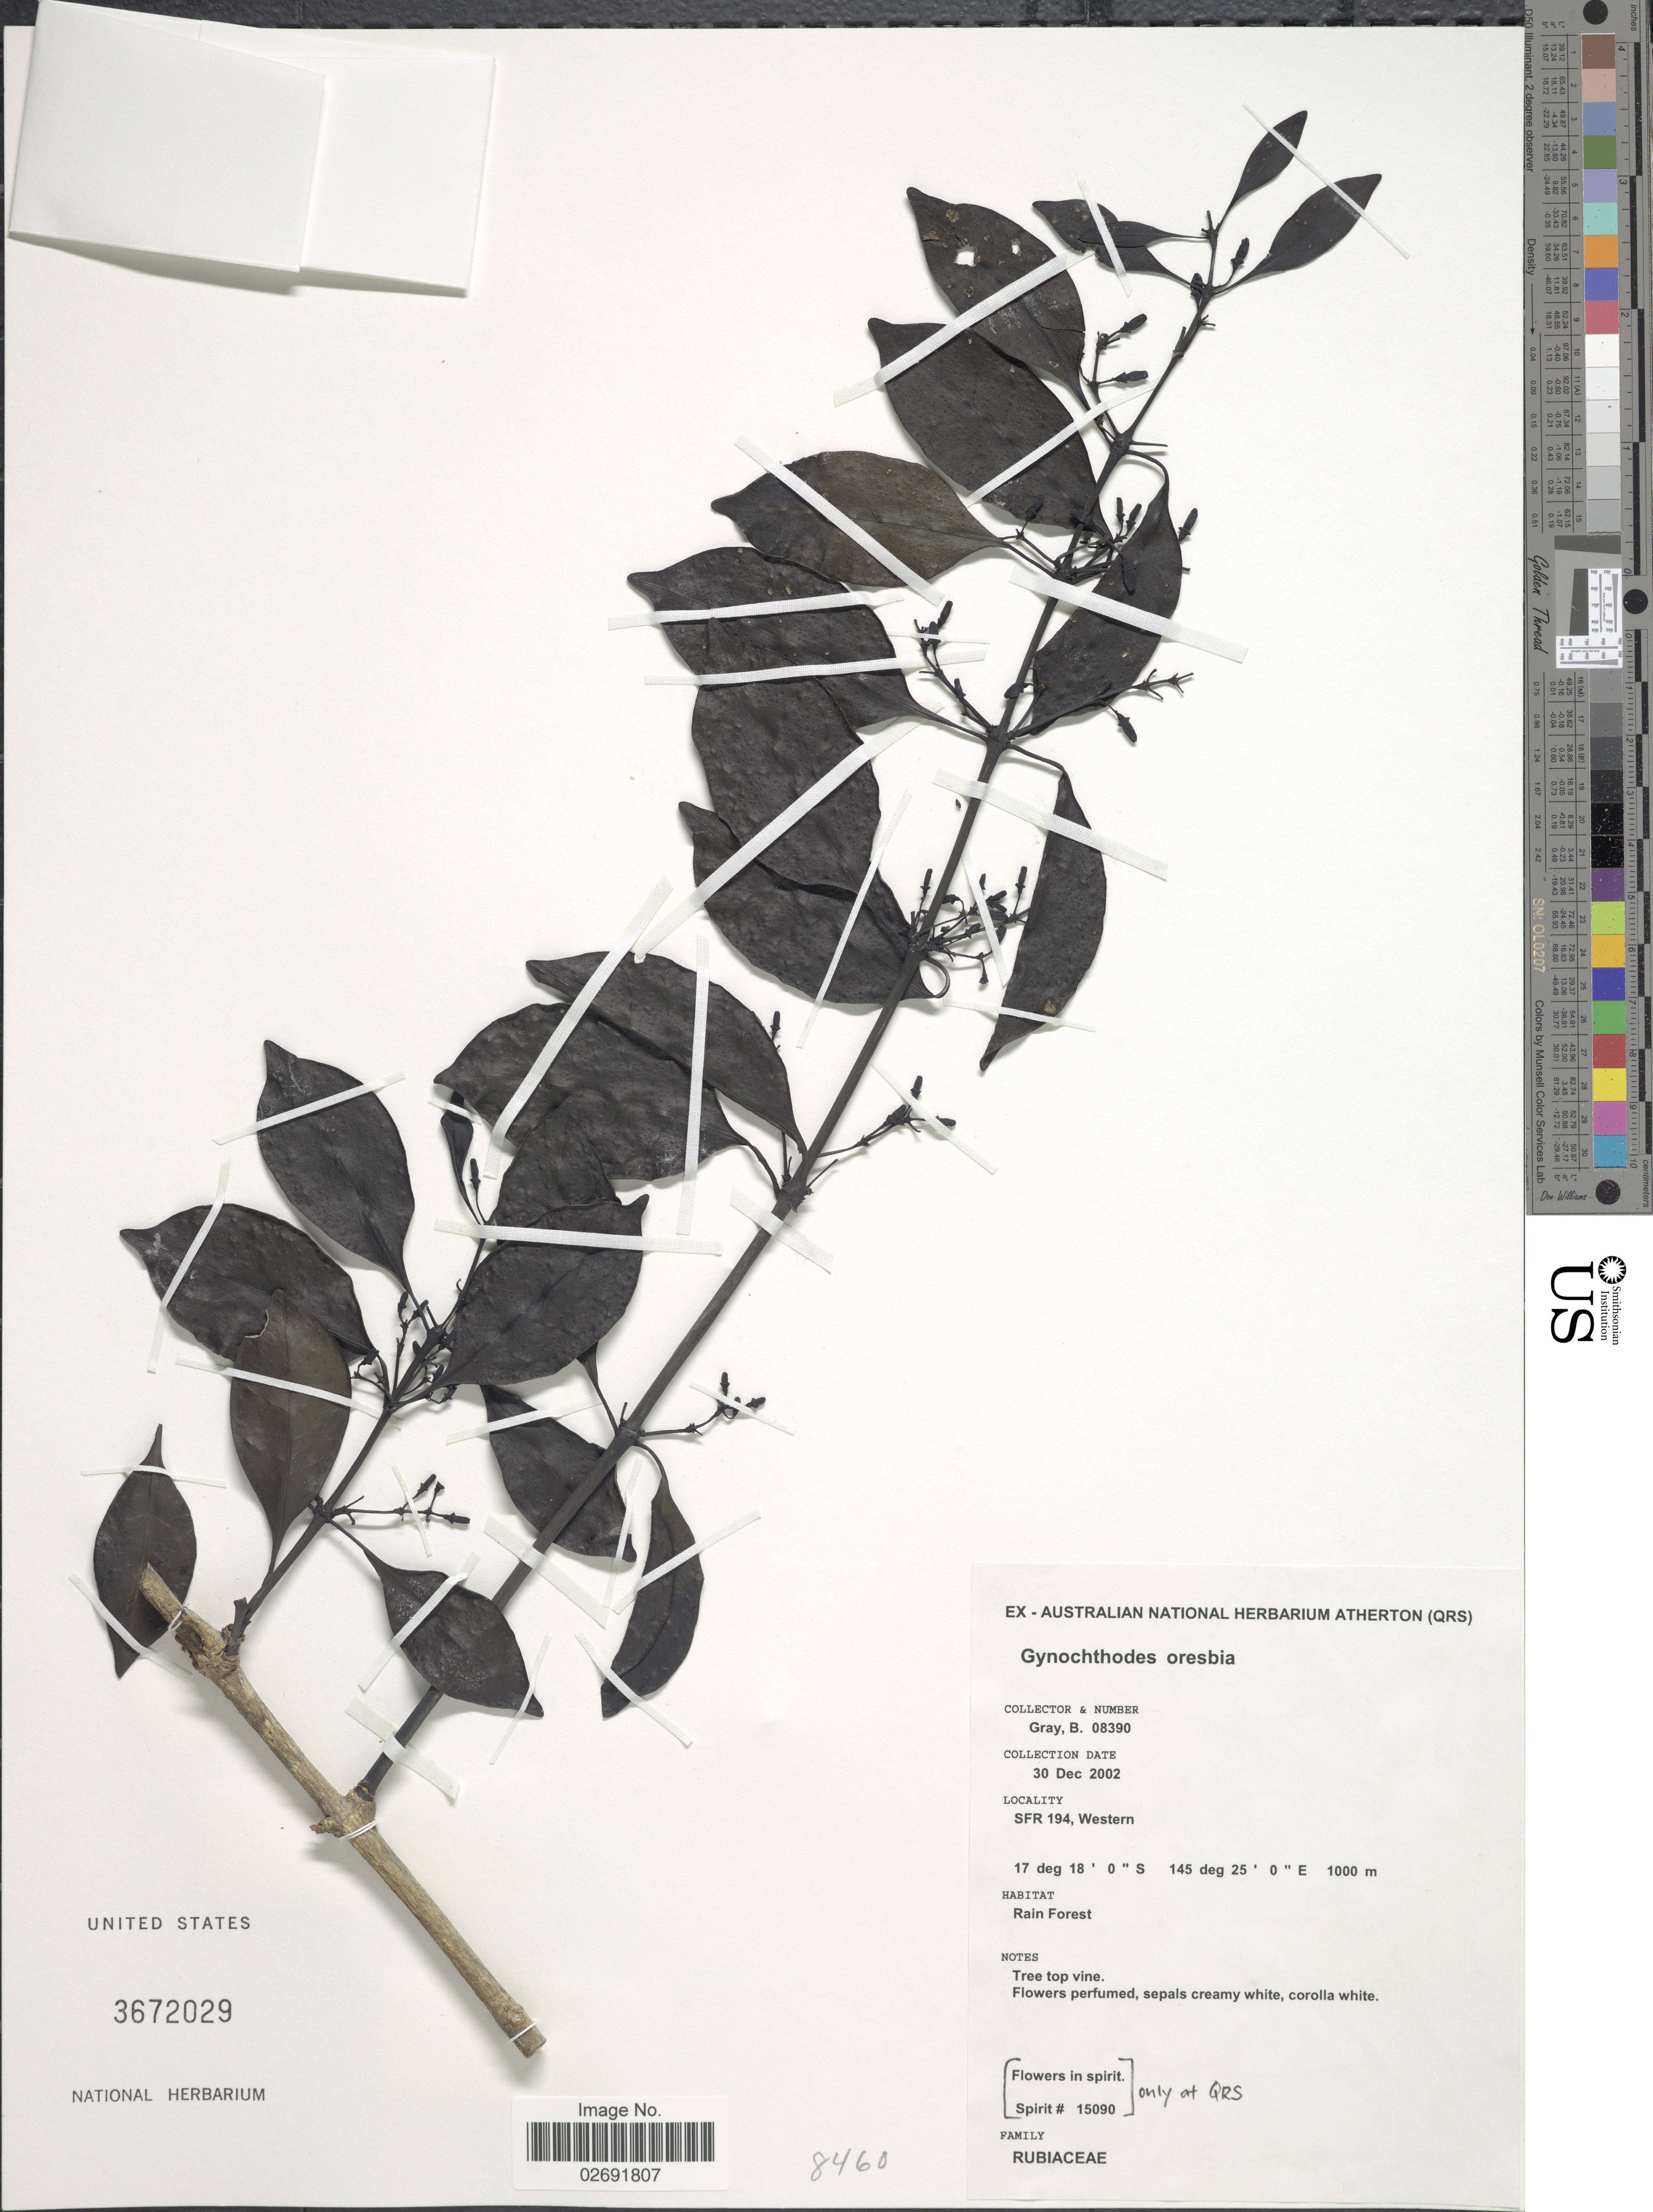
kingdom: Plantae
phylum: Tracheophyta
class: Magnoliopsida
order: Gentianales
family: Rubiaceae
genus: Gynochthodes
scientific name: Gynochthodes oresbia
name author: Halford & A.J. Ford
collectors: B. Gray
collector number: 08390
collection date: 2002-12-30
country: Australia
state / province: Queensland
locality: SFR 194, Western , rain forest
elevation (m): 1000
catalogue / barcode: US 3672029